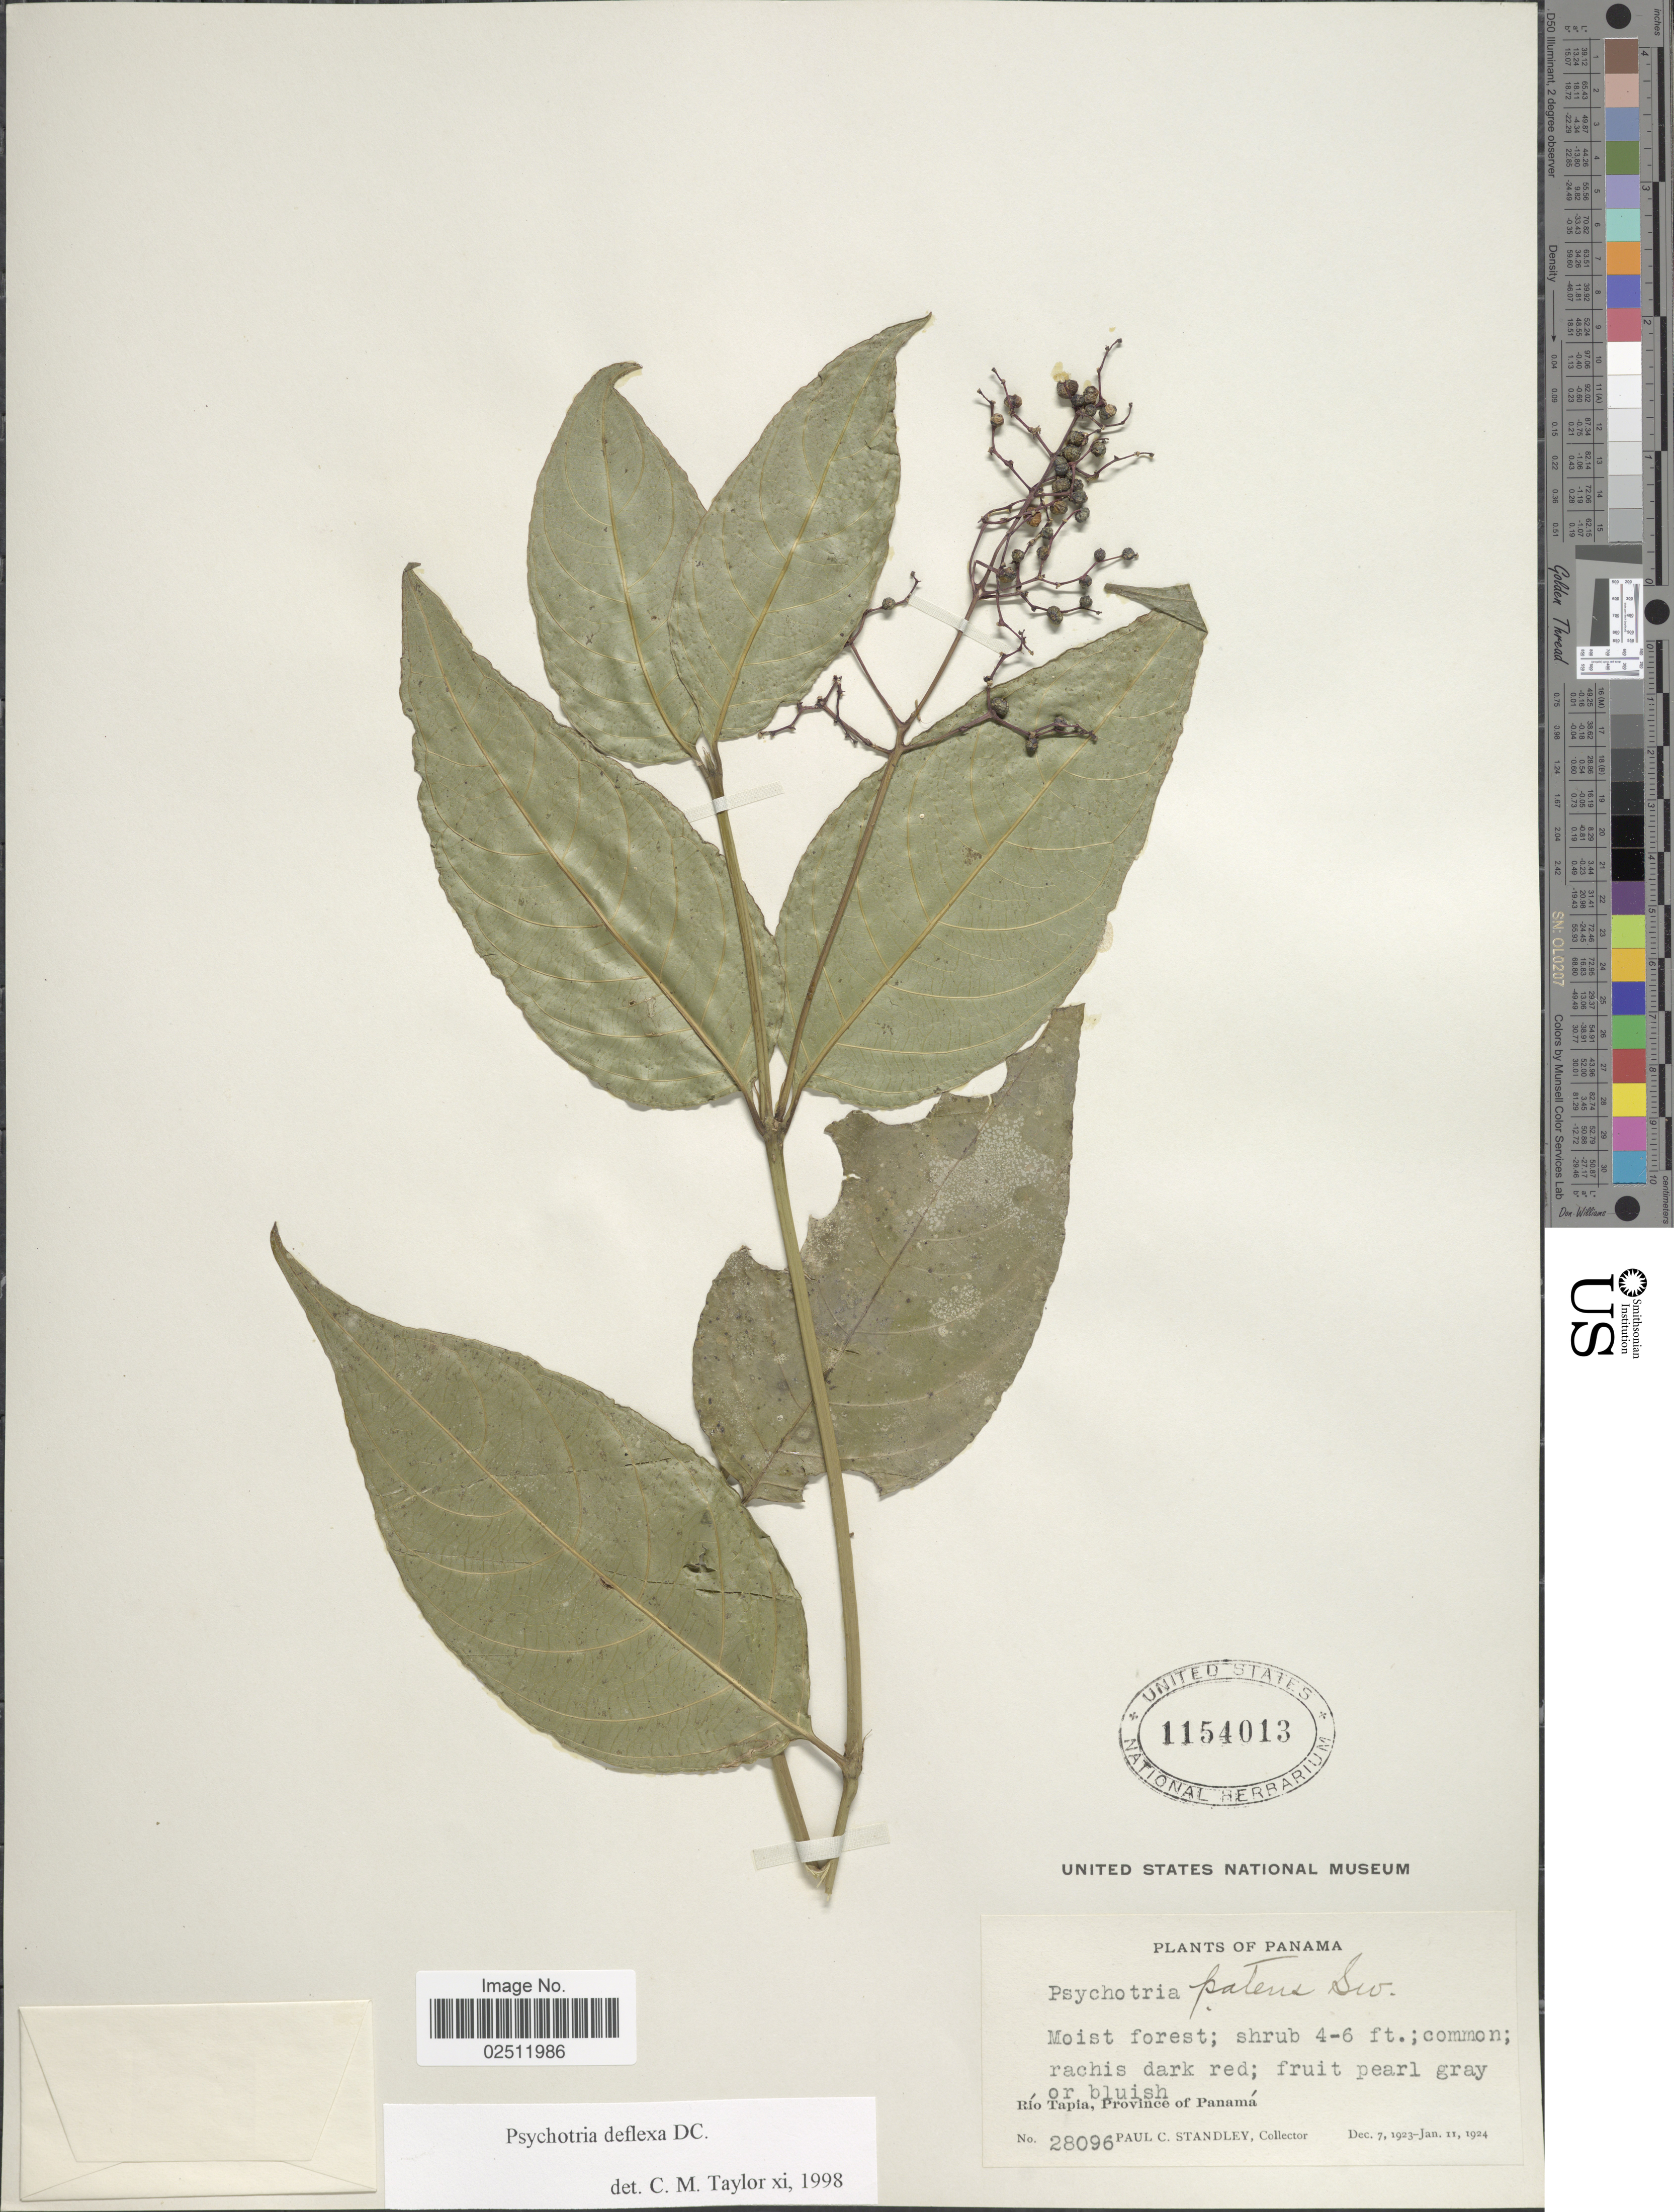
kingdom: Plantae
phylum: Tracheophyta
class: Magnoliopsida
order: Gentianales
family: Rubiaceae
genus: Psychotria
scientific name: Psychotria deflexa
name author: DC.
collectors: P. C. Standley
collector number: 28096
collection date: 1923-12-07/1924-01-11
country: Panama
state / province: Panamá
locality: Moist forest; Río Tapia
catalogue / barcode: US 1154013